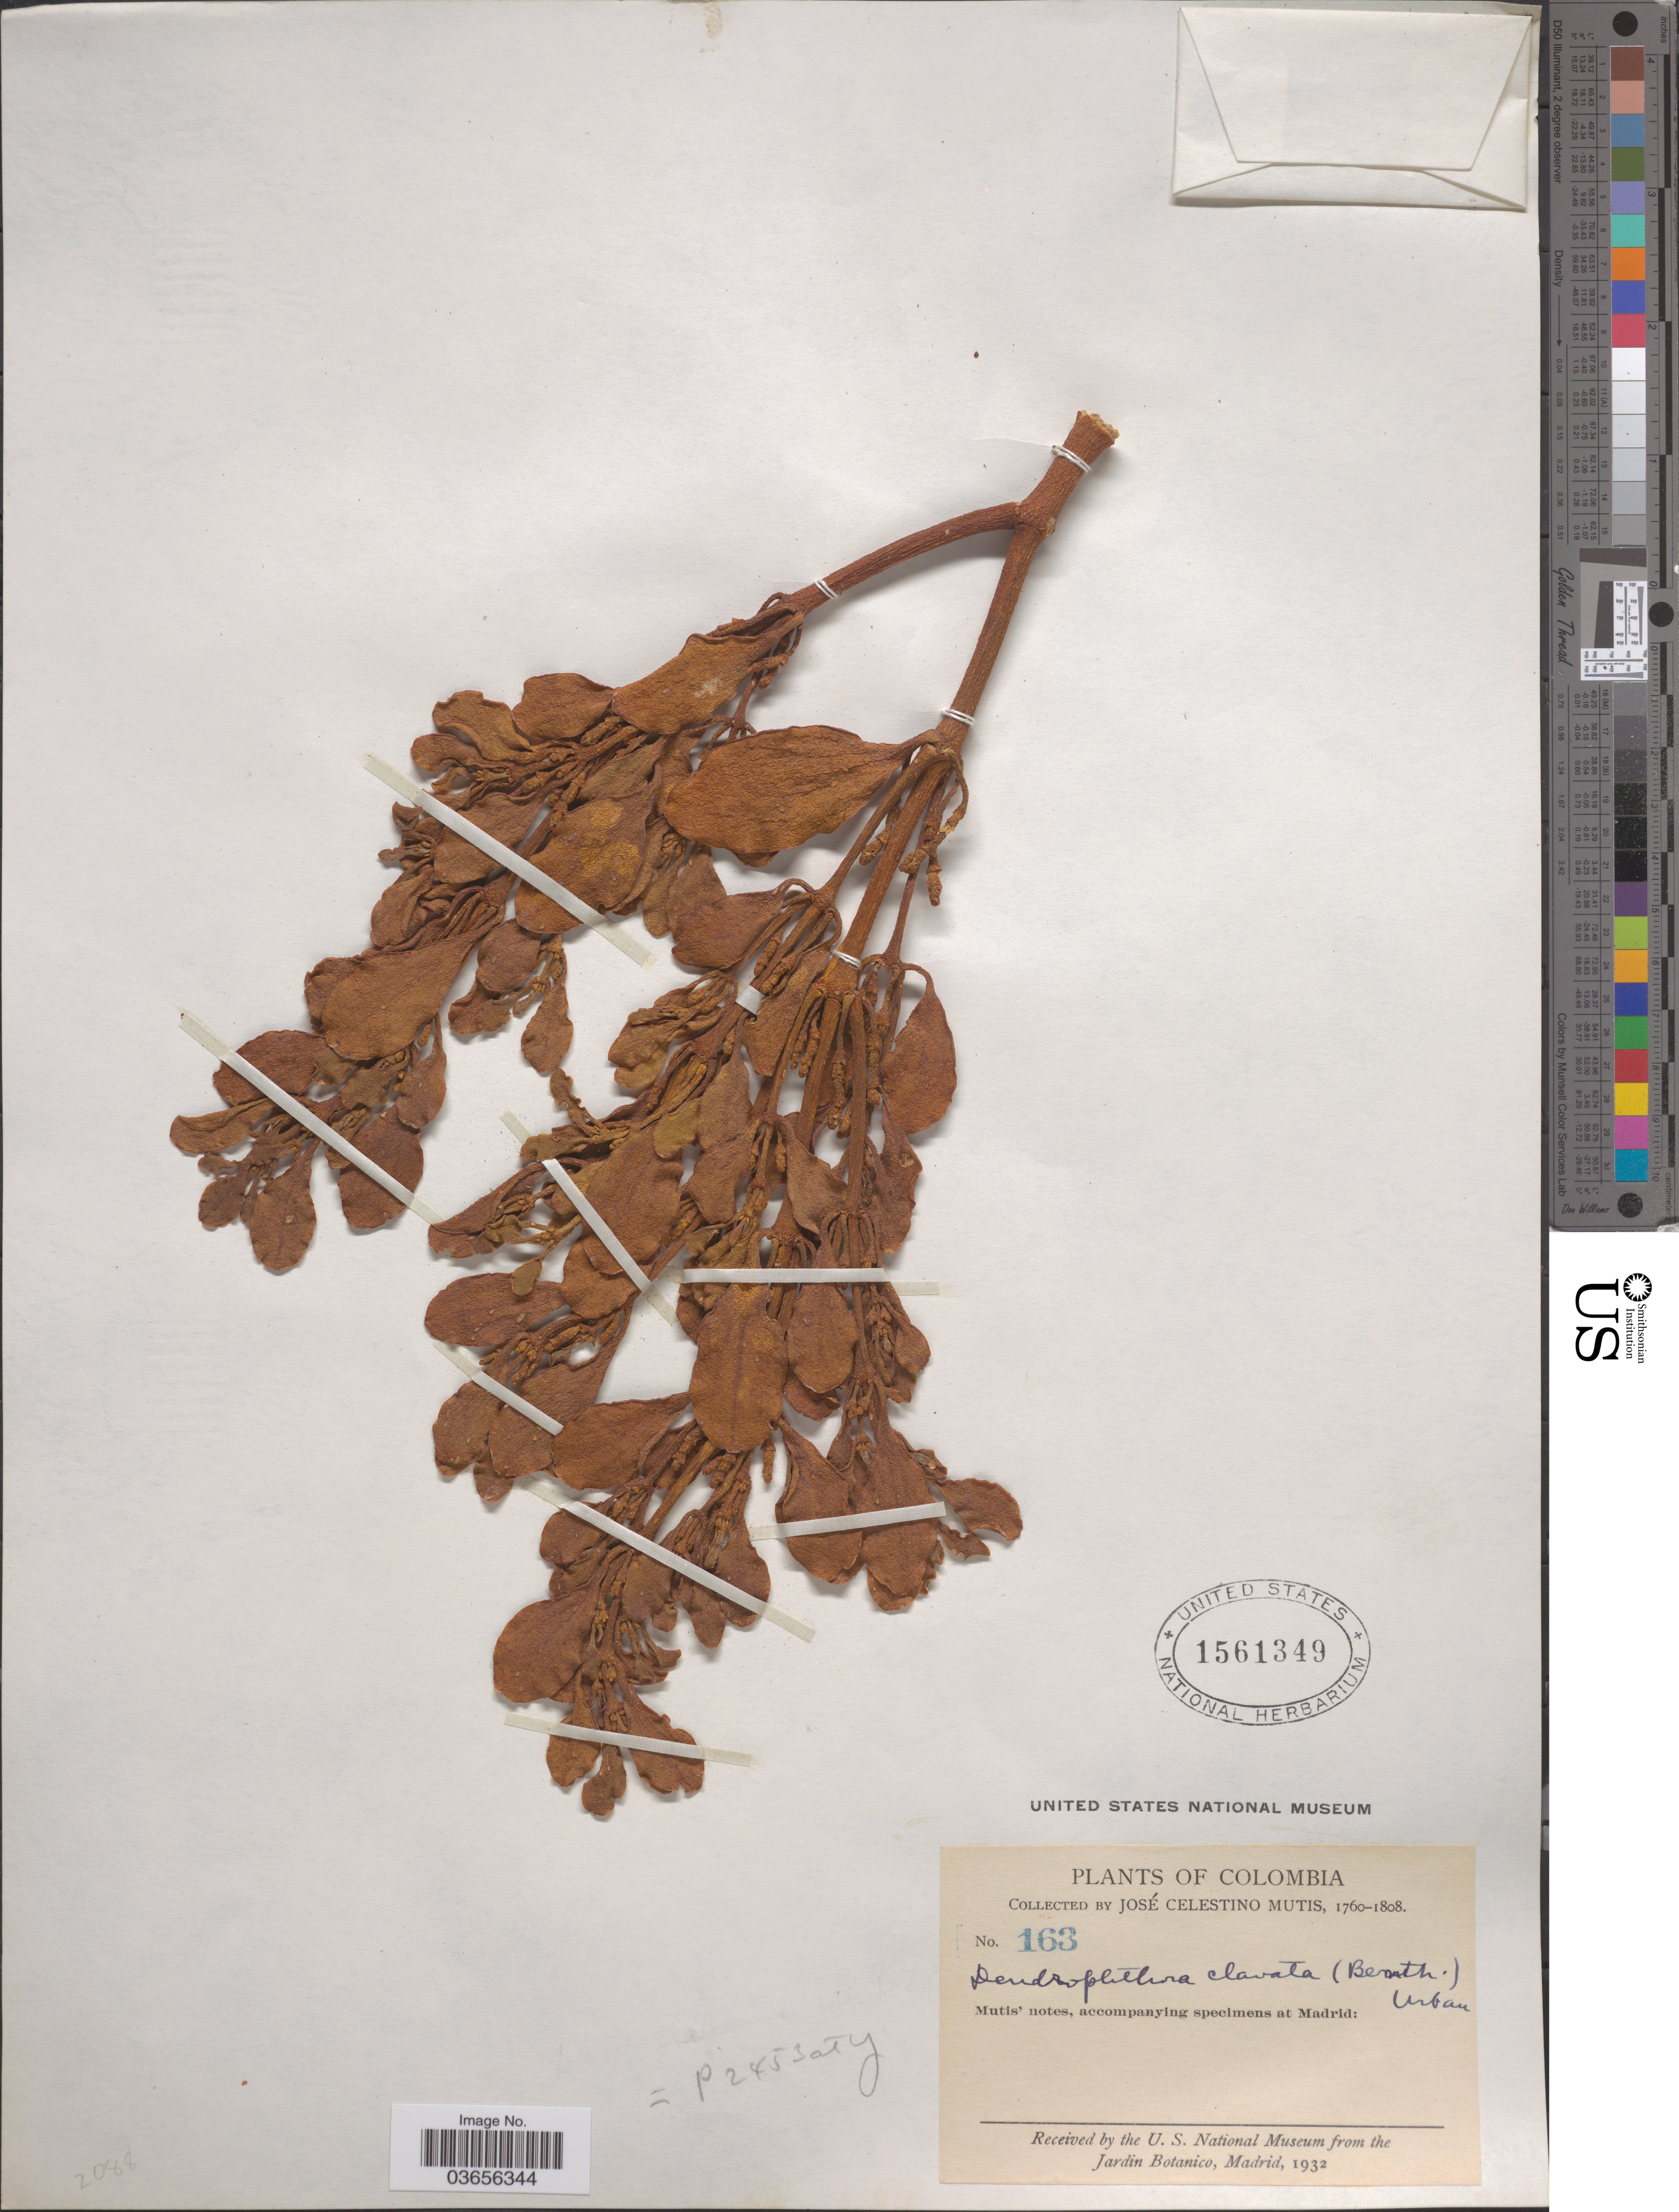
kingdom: Plantae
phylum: Tracheophyta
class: Magnoliopsida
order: Santalales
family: Viscaceae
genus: Dendrophthora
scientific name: Dendrophthora clavata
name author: (Benth.) Urb.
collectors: J. C. B. Mutis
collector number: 163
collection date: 1760/1808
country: Colombia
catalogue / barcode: US 1561349